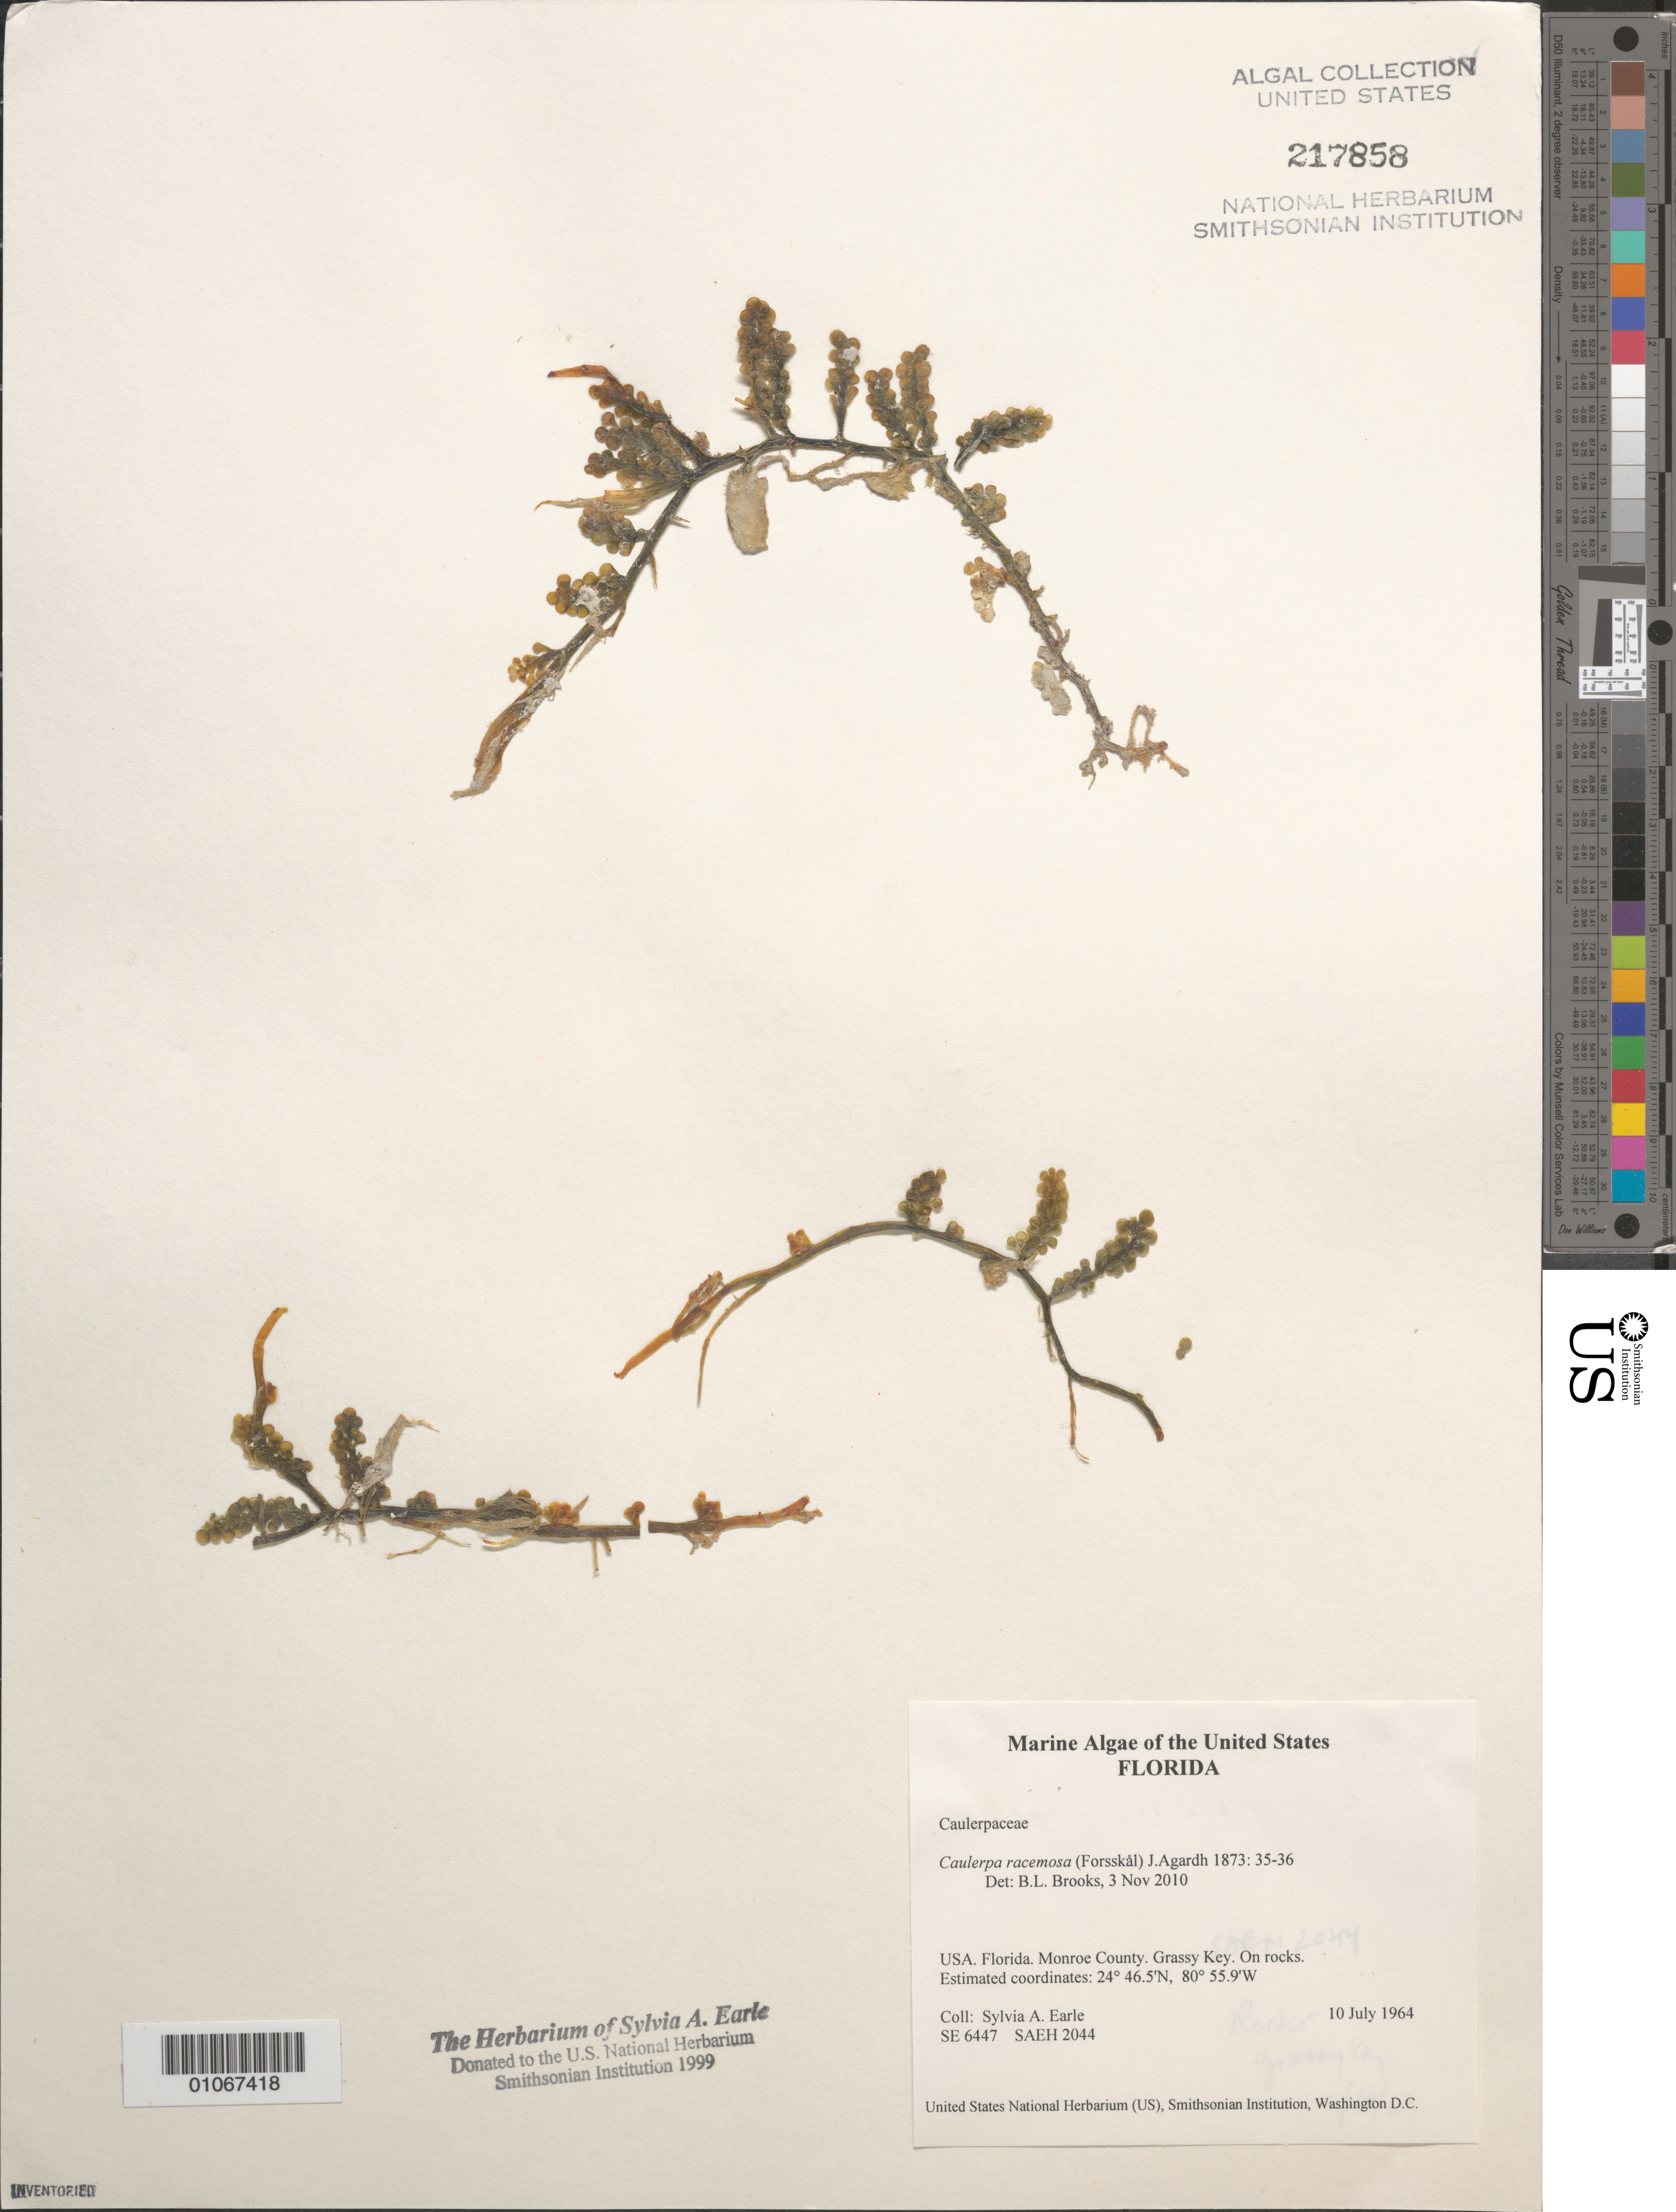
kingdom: Plantae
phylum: Chlorophyta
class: Ulvophyceae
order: Bryopsidales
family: Caulerpaceae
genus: Caulerpa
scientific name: Caulerpa racemosa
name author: (Forssk.) J. Agardh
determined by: Brooks, B. L., (BOT), Smithsonian Institution - National Museum of Natural History (UNITED STATES)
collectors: S. A. Earle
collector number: SE 6447 & SAEH 2044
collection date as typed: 10 Jul 1964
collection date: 1964-07-10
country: United States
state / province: Florida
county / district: Monroe County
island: Grassy Key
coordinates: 24 46.5'N, 80 55.9'W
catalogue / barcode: US 217858